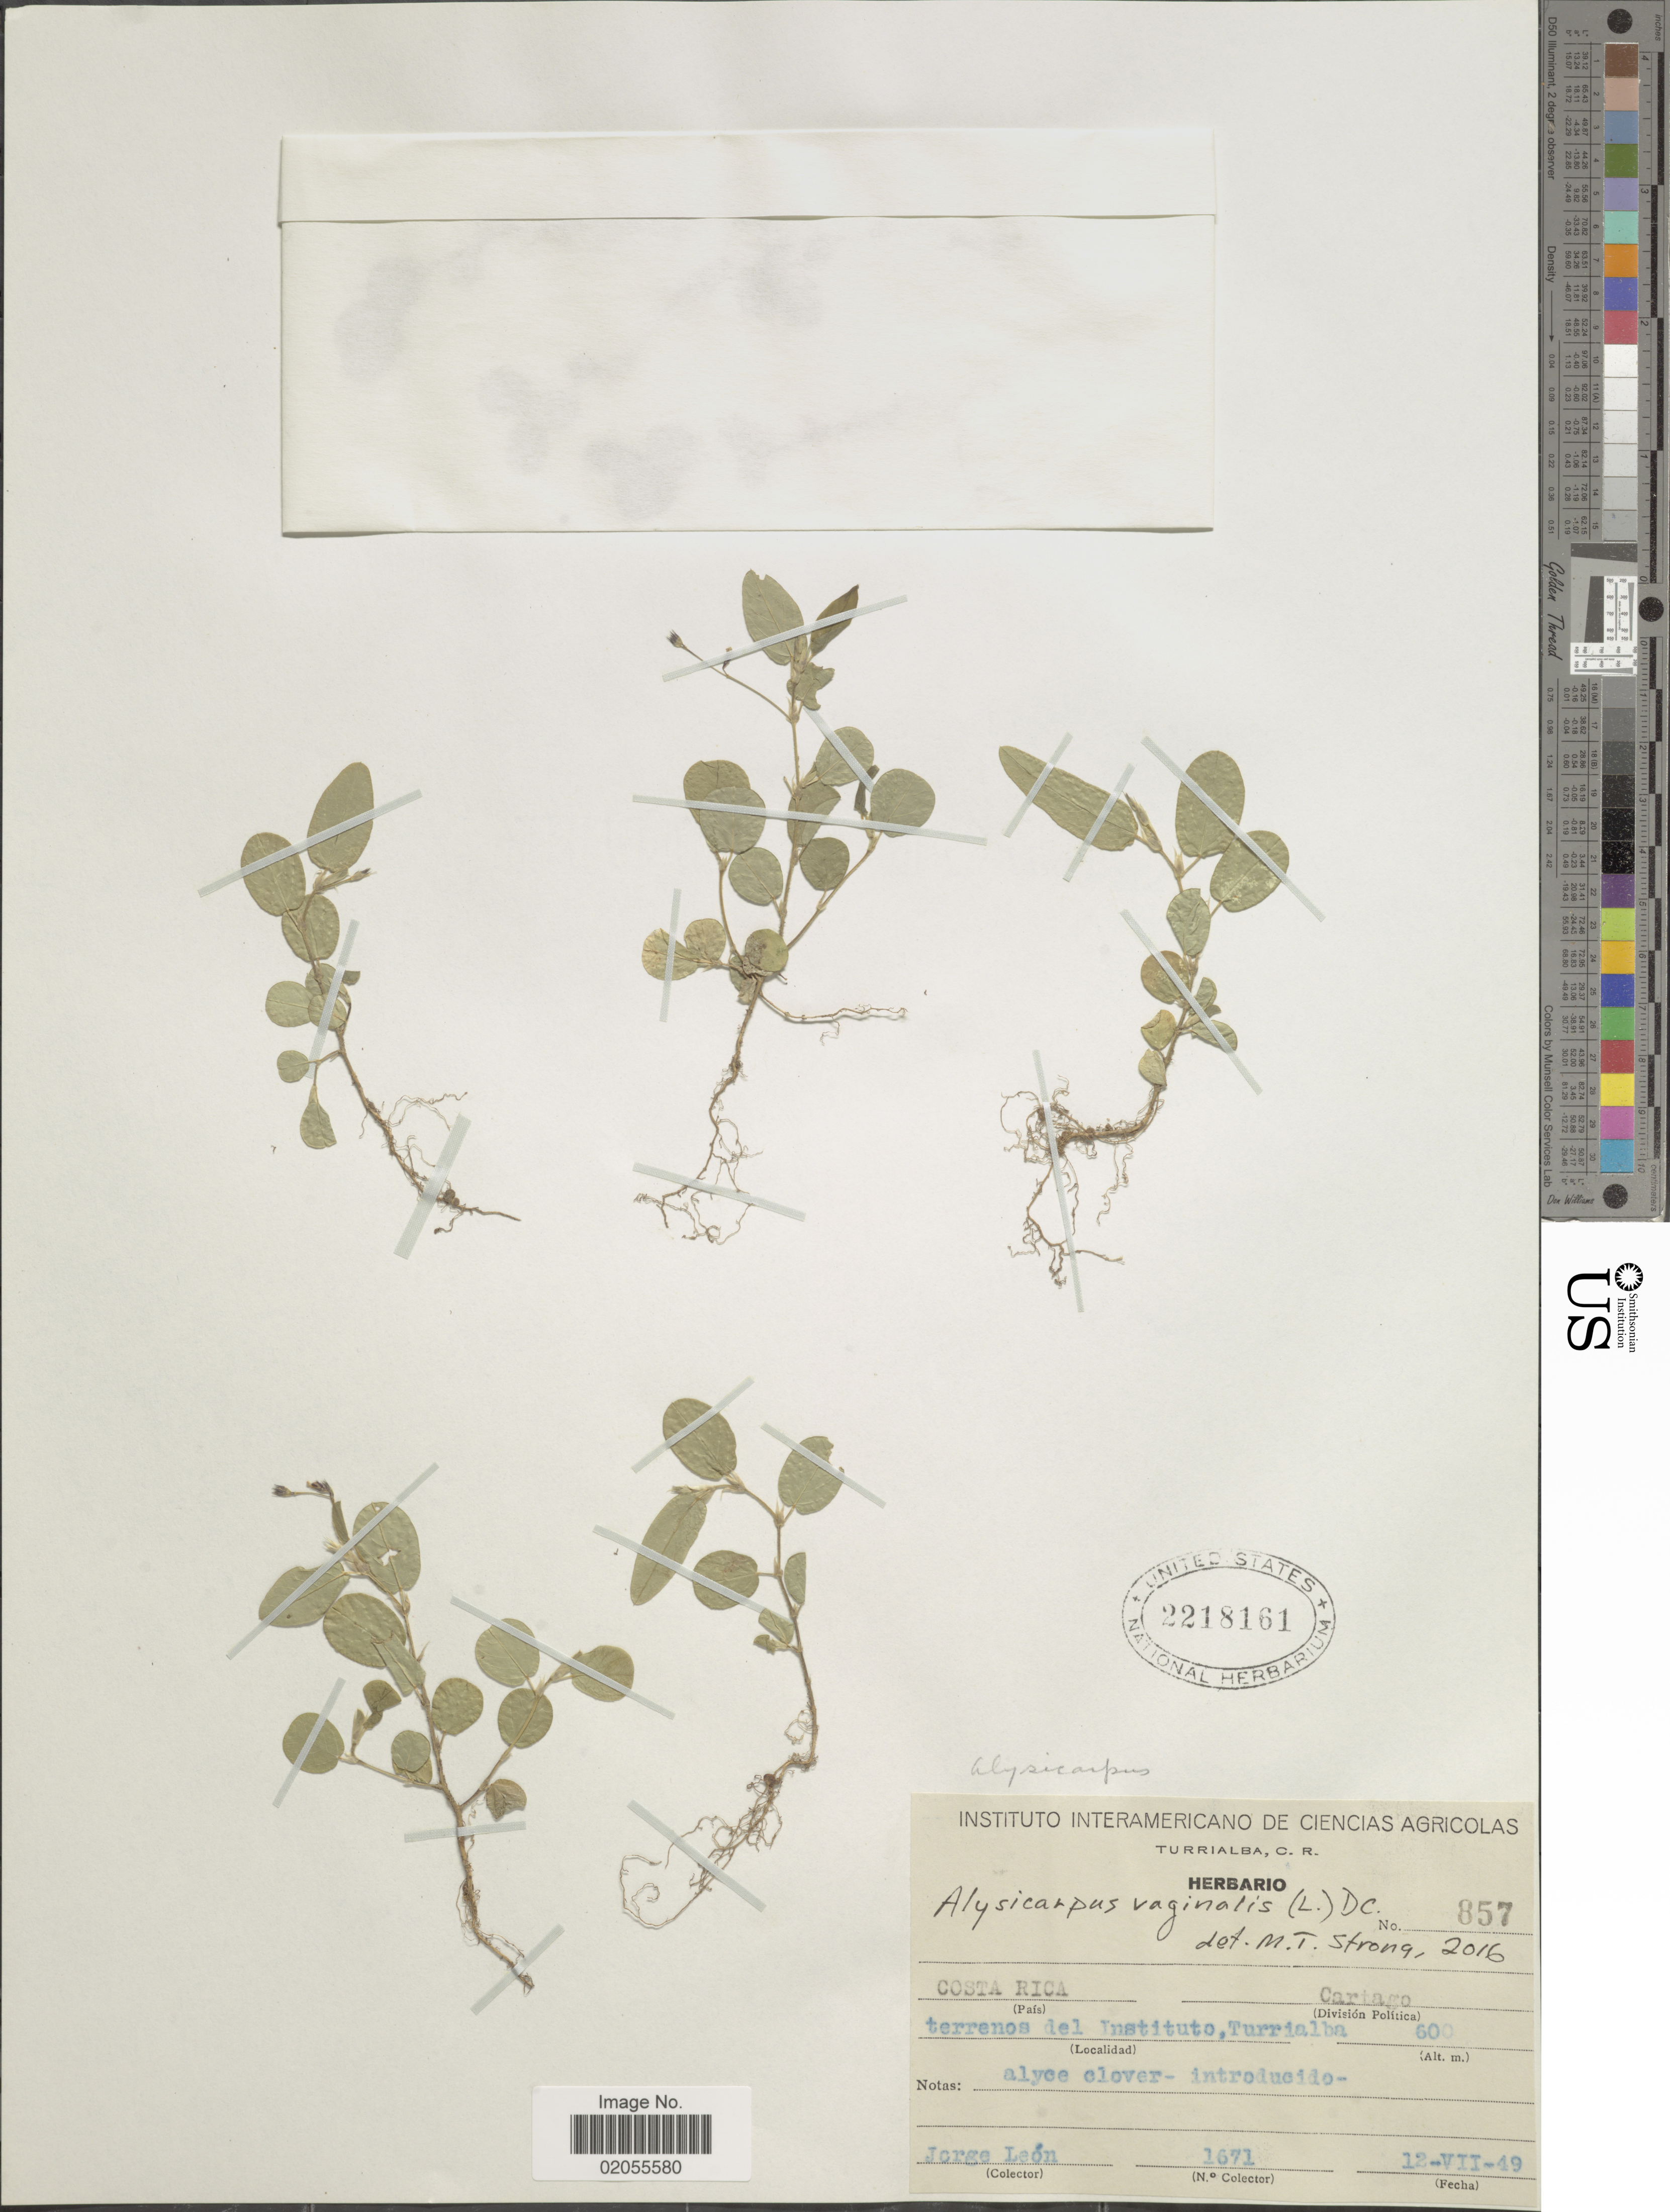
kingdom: Plantae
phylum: Tracheophyta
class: Magnoliopsida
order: Fabales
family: Fabaceae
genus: Alysicarpus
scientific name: Alysicarpus sp.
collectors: J. León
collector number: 1671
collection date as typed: Transcribed d/m/y: 12/7/49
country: Costa Rica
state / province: Cartago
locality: Terrenos del Instituto, Turrialba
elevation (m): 600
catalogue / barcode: US 2218161